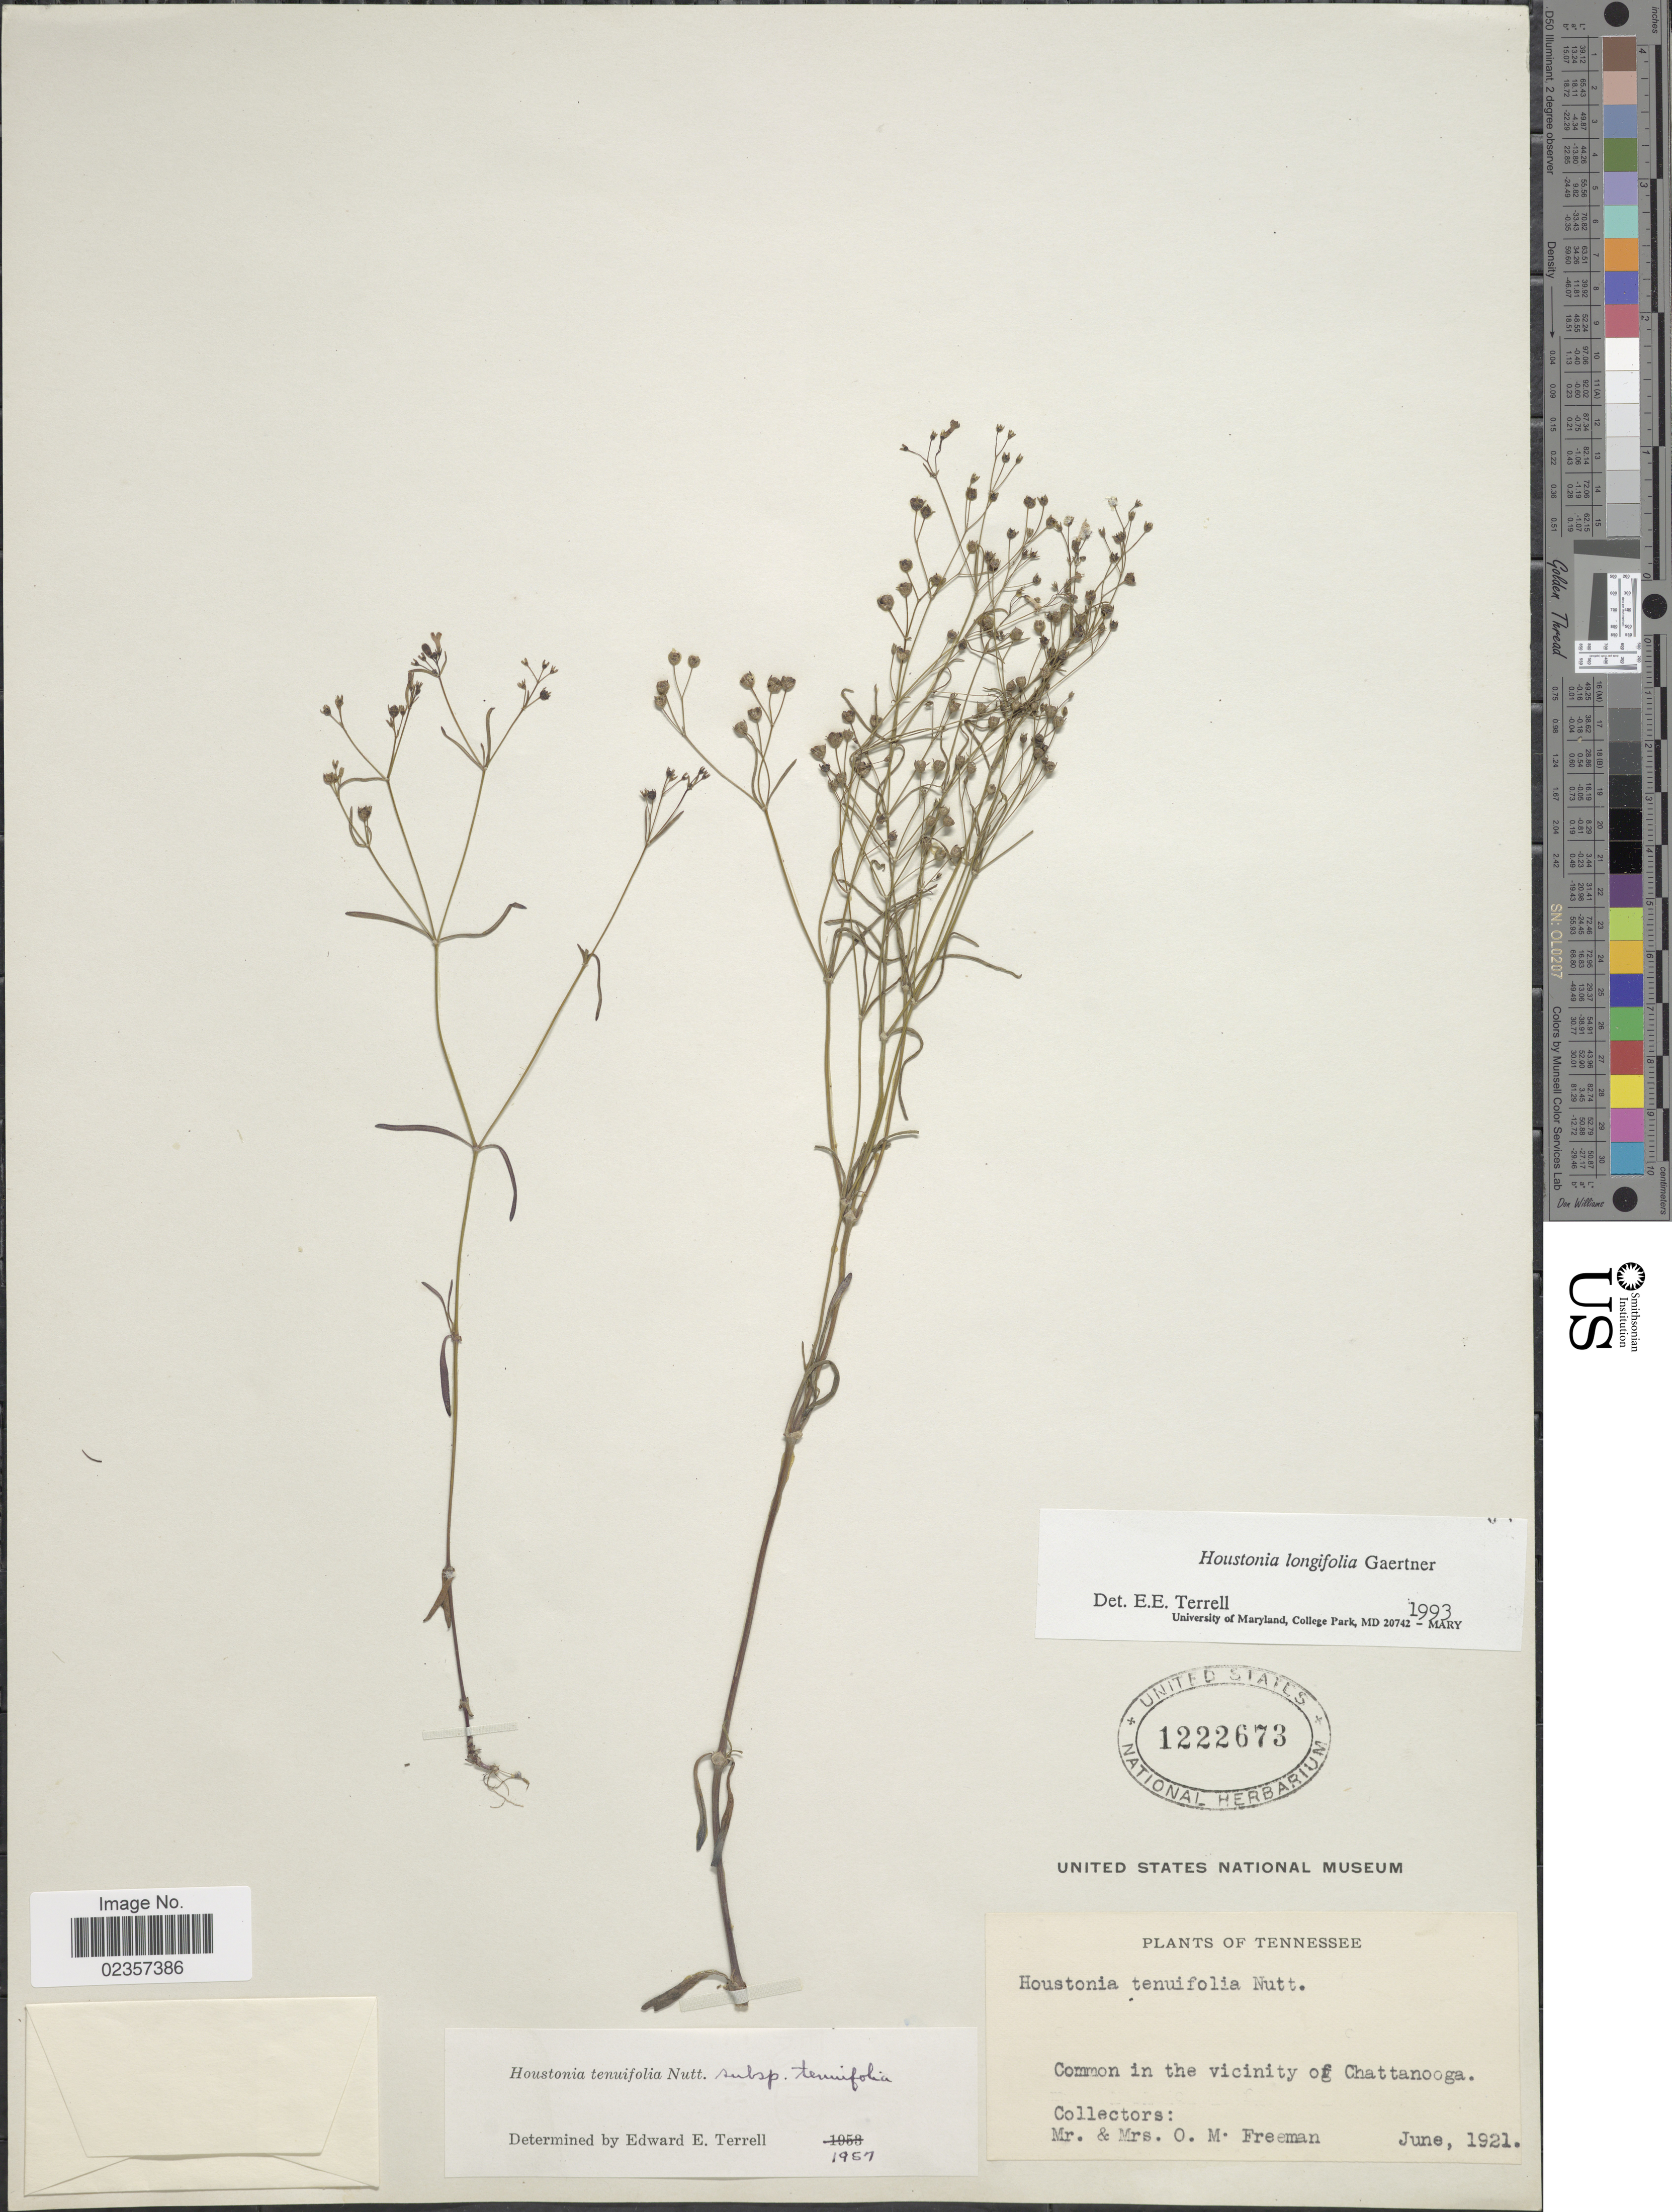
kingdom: Plantae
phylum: Tracheophyta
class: Magnoliopsida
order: Gentianales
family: Rubiaceae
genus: Houstonia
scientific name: Houstonia longifolia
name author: Gaertn.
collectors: O. Freeman & O. Freeman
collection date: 1921-06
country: United States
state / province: Tennessee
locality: Common in the vicinity of Chattanooga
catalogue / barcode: US 1222673